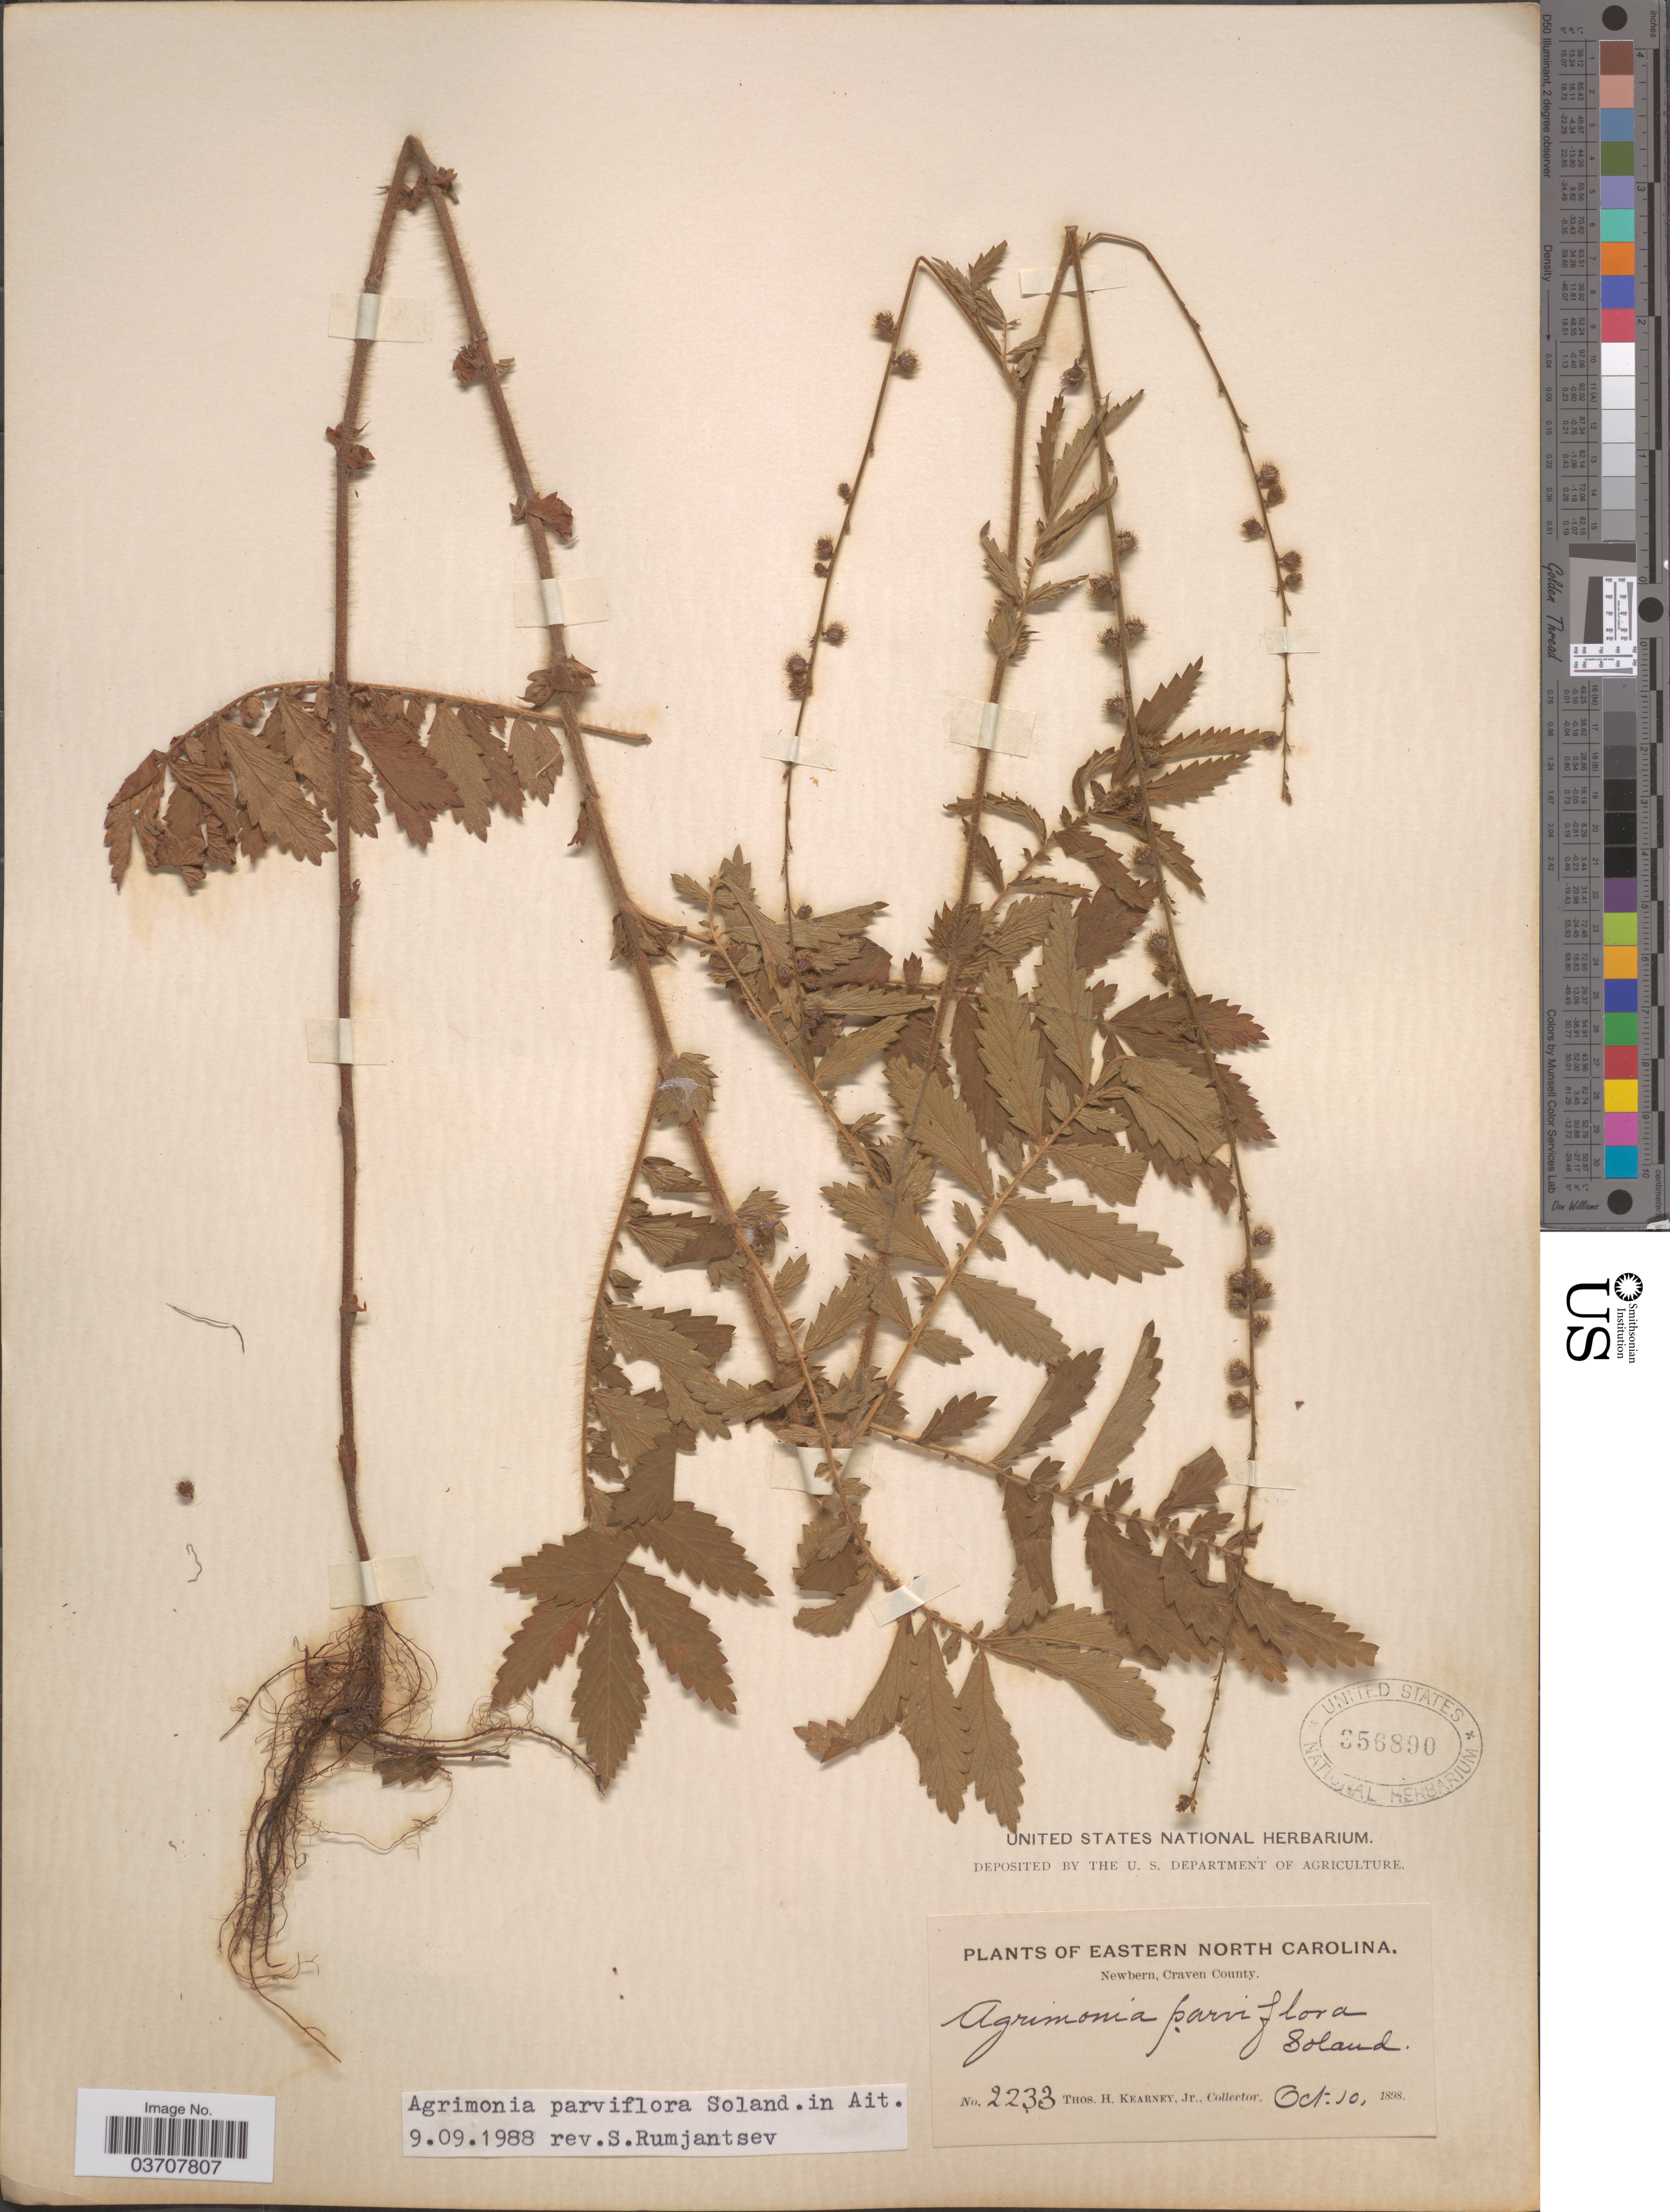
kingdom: Plantae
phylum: Tracheophyta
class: Magnoliopsida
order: Rosales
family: Rosaceae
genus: Agrimonia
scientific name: Agrimonia parviflora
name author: Aiton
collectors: T. H. Kearney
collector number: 2233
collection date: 1898-10-10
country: United States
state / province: North Carolina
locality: Eastern North Carolina. Newbern, Craven County.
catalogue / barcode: US 356890